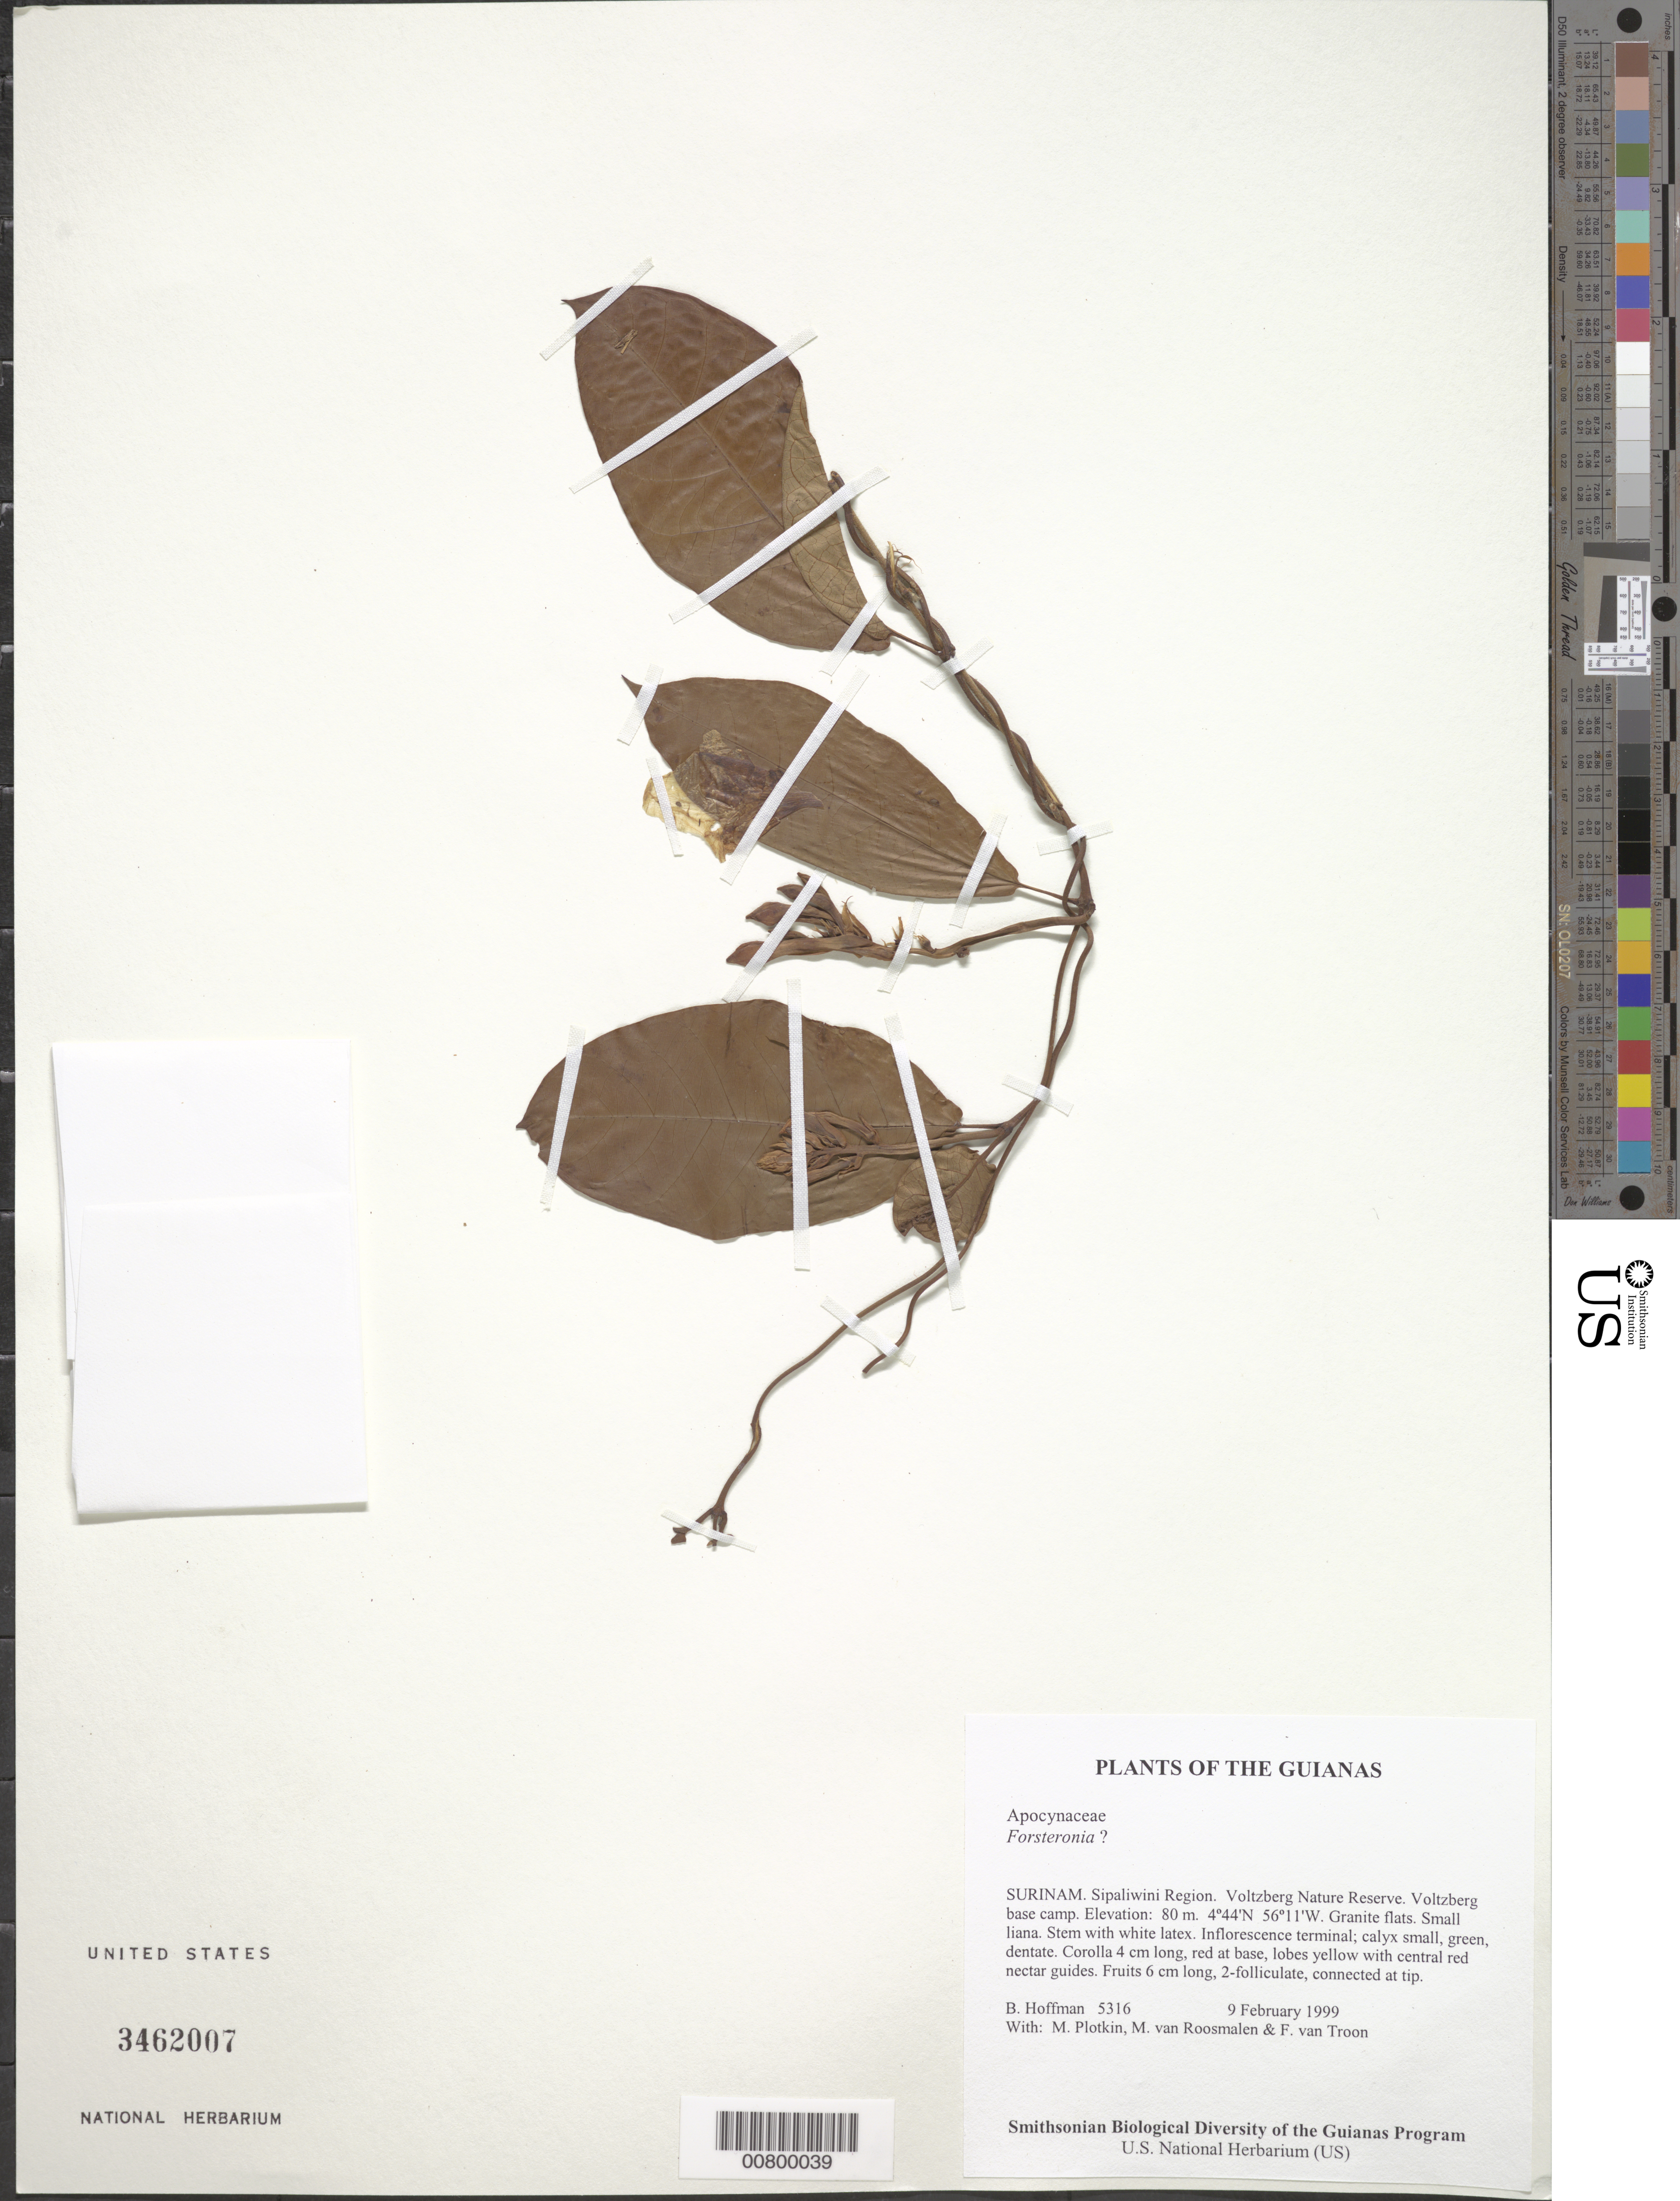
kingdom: Plantae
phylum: Tracheophyta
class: Magnoliopsida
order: Gentianales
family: Apocynaceae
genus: Forsteronia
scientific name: Forsteronia sp.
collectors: B. Hoffman, M. Plotkin, M. Roosmalen & F. Van Troon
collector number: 5316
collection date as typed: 9 February 1999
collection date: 1999-02-09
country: Suriname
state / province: Sipaliwini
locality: Voltzberg Nature Reserve. Voltzberg base camp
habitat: Granite flats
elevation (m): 80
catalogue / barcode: US 3462007